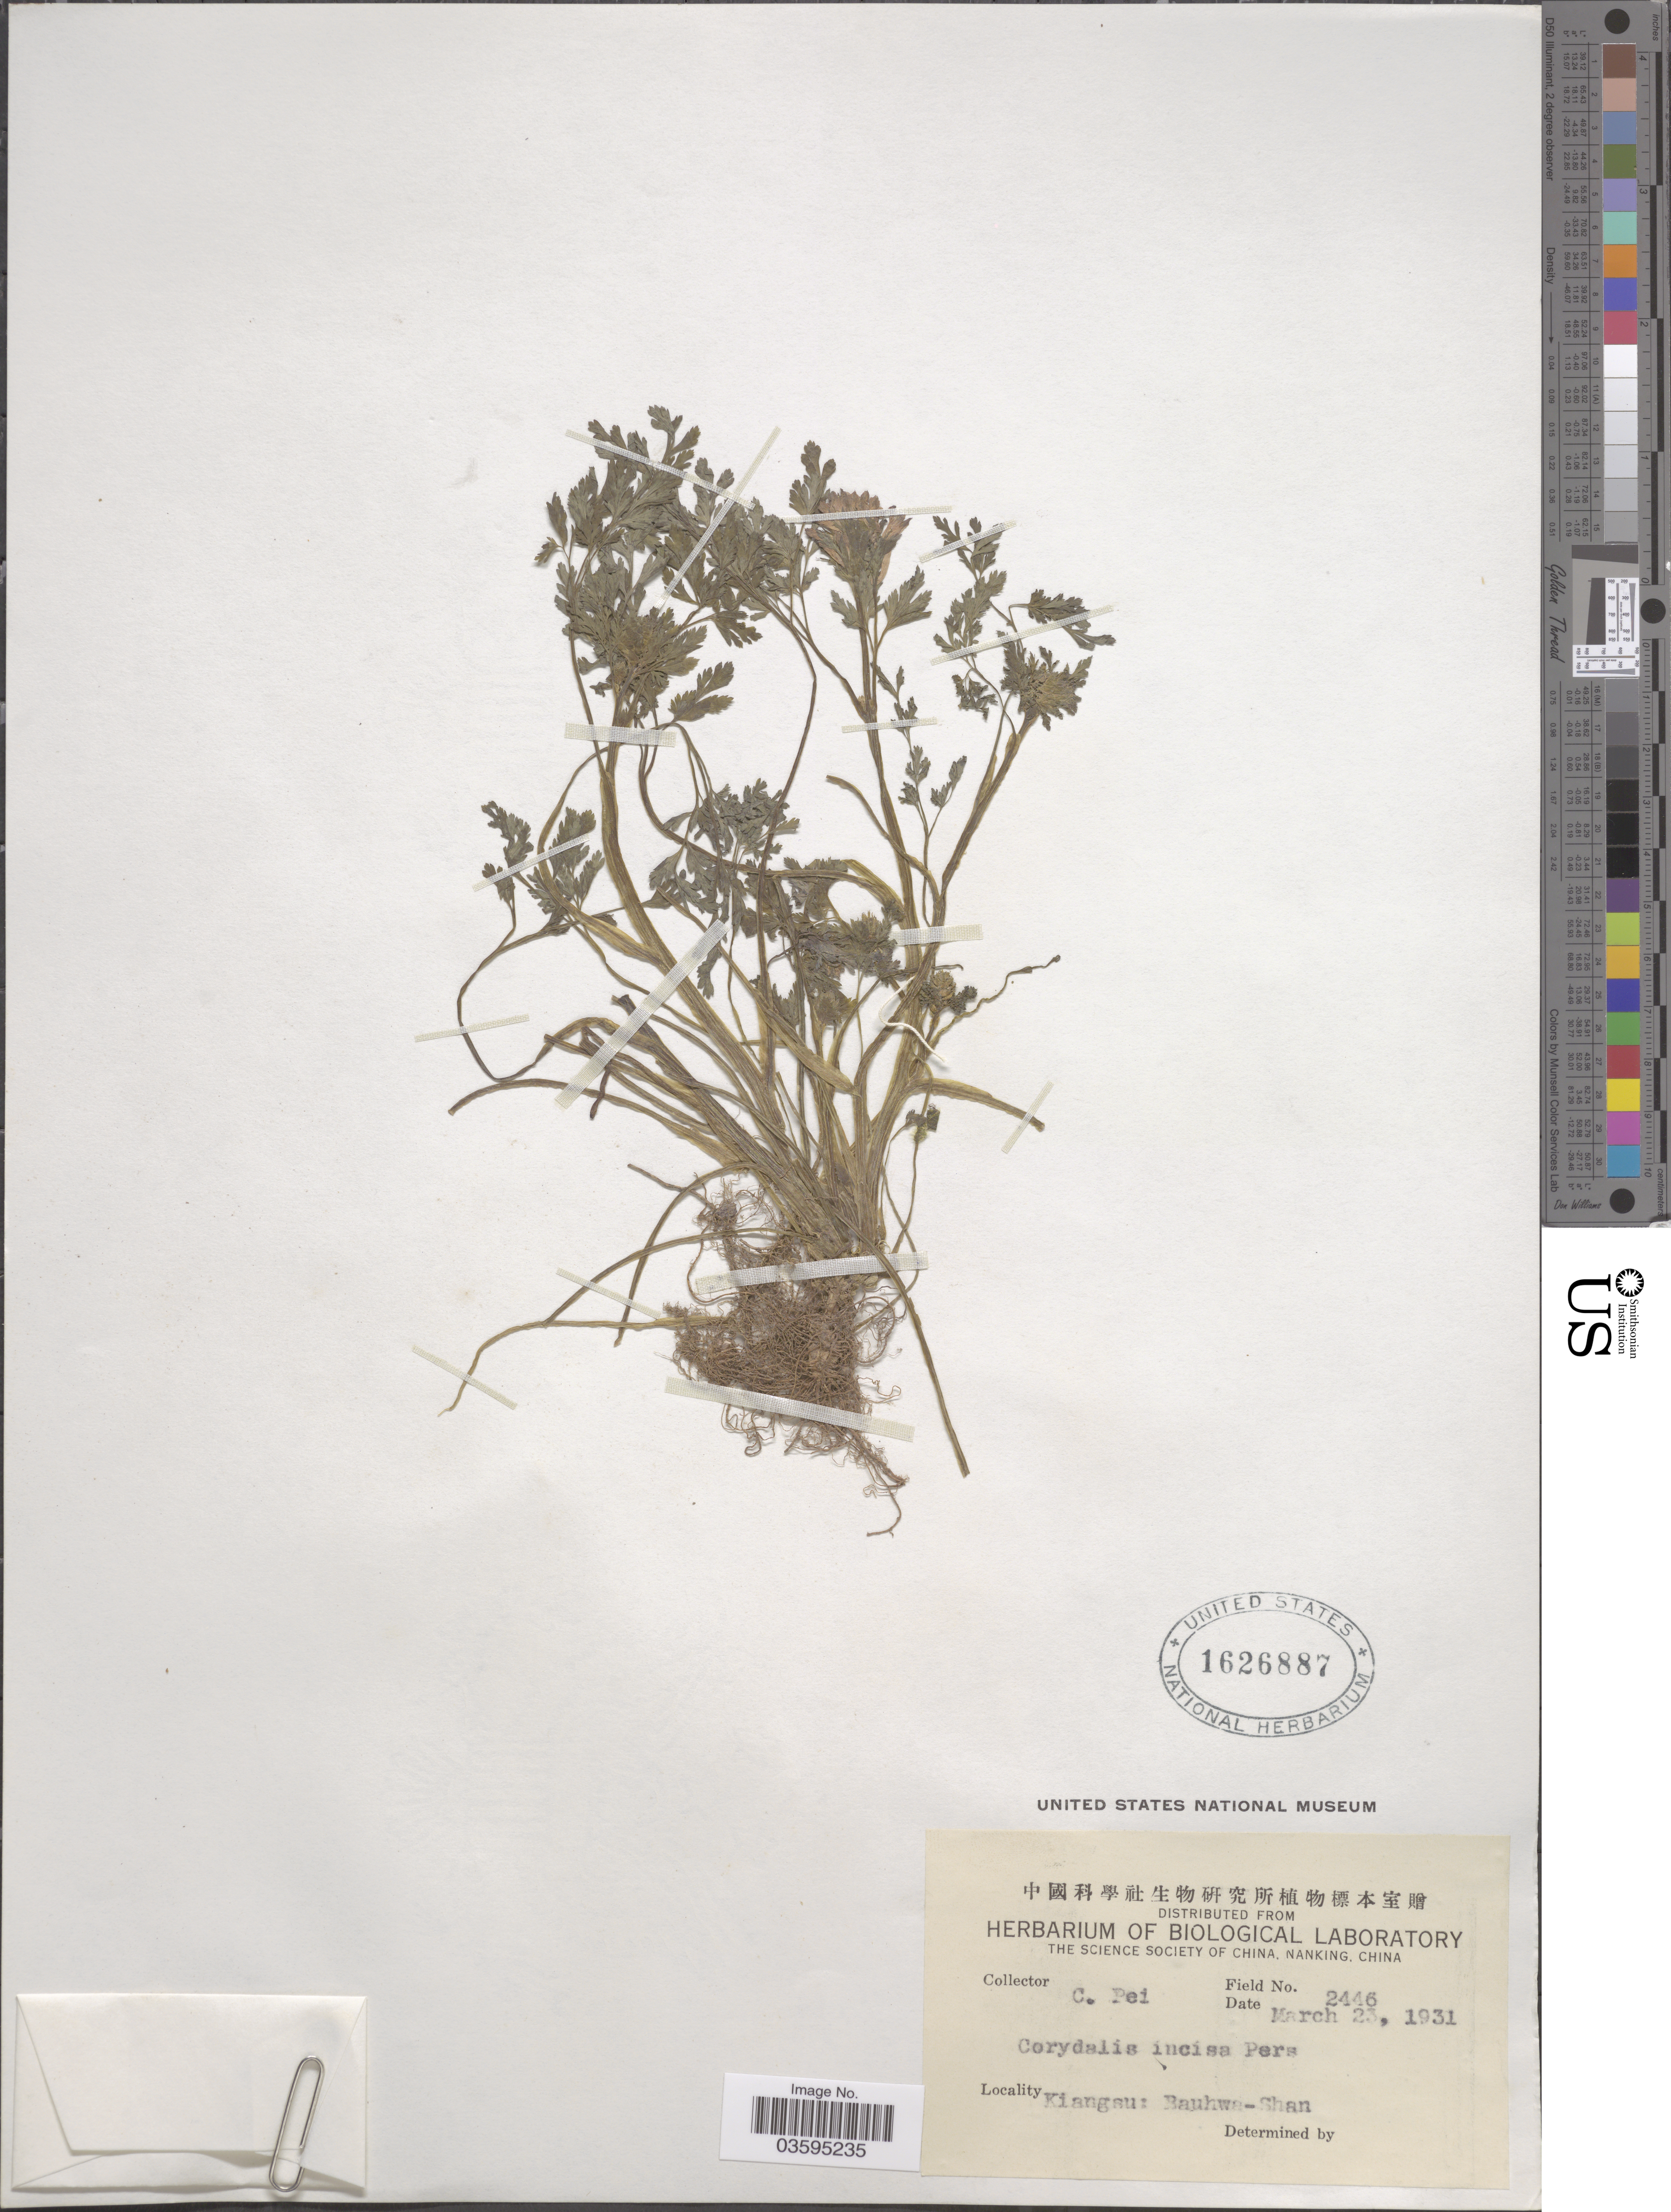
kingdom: Plantae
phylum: Tracheophyta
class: Magnoliopsida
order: Ranunculales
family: Papaveraceae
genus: Corydalis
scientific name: Corydalis incisa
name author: (Thunb.) Pers.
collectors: C. P'ei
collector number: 2446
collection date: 1931-03-23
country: China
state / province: Jiangsu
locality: Kiangsu: Bauhwa-Shan.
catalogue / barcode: US 1626887